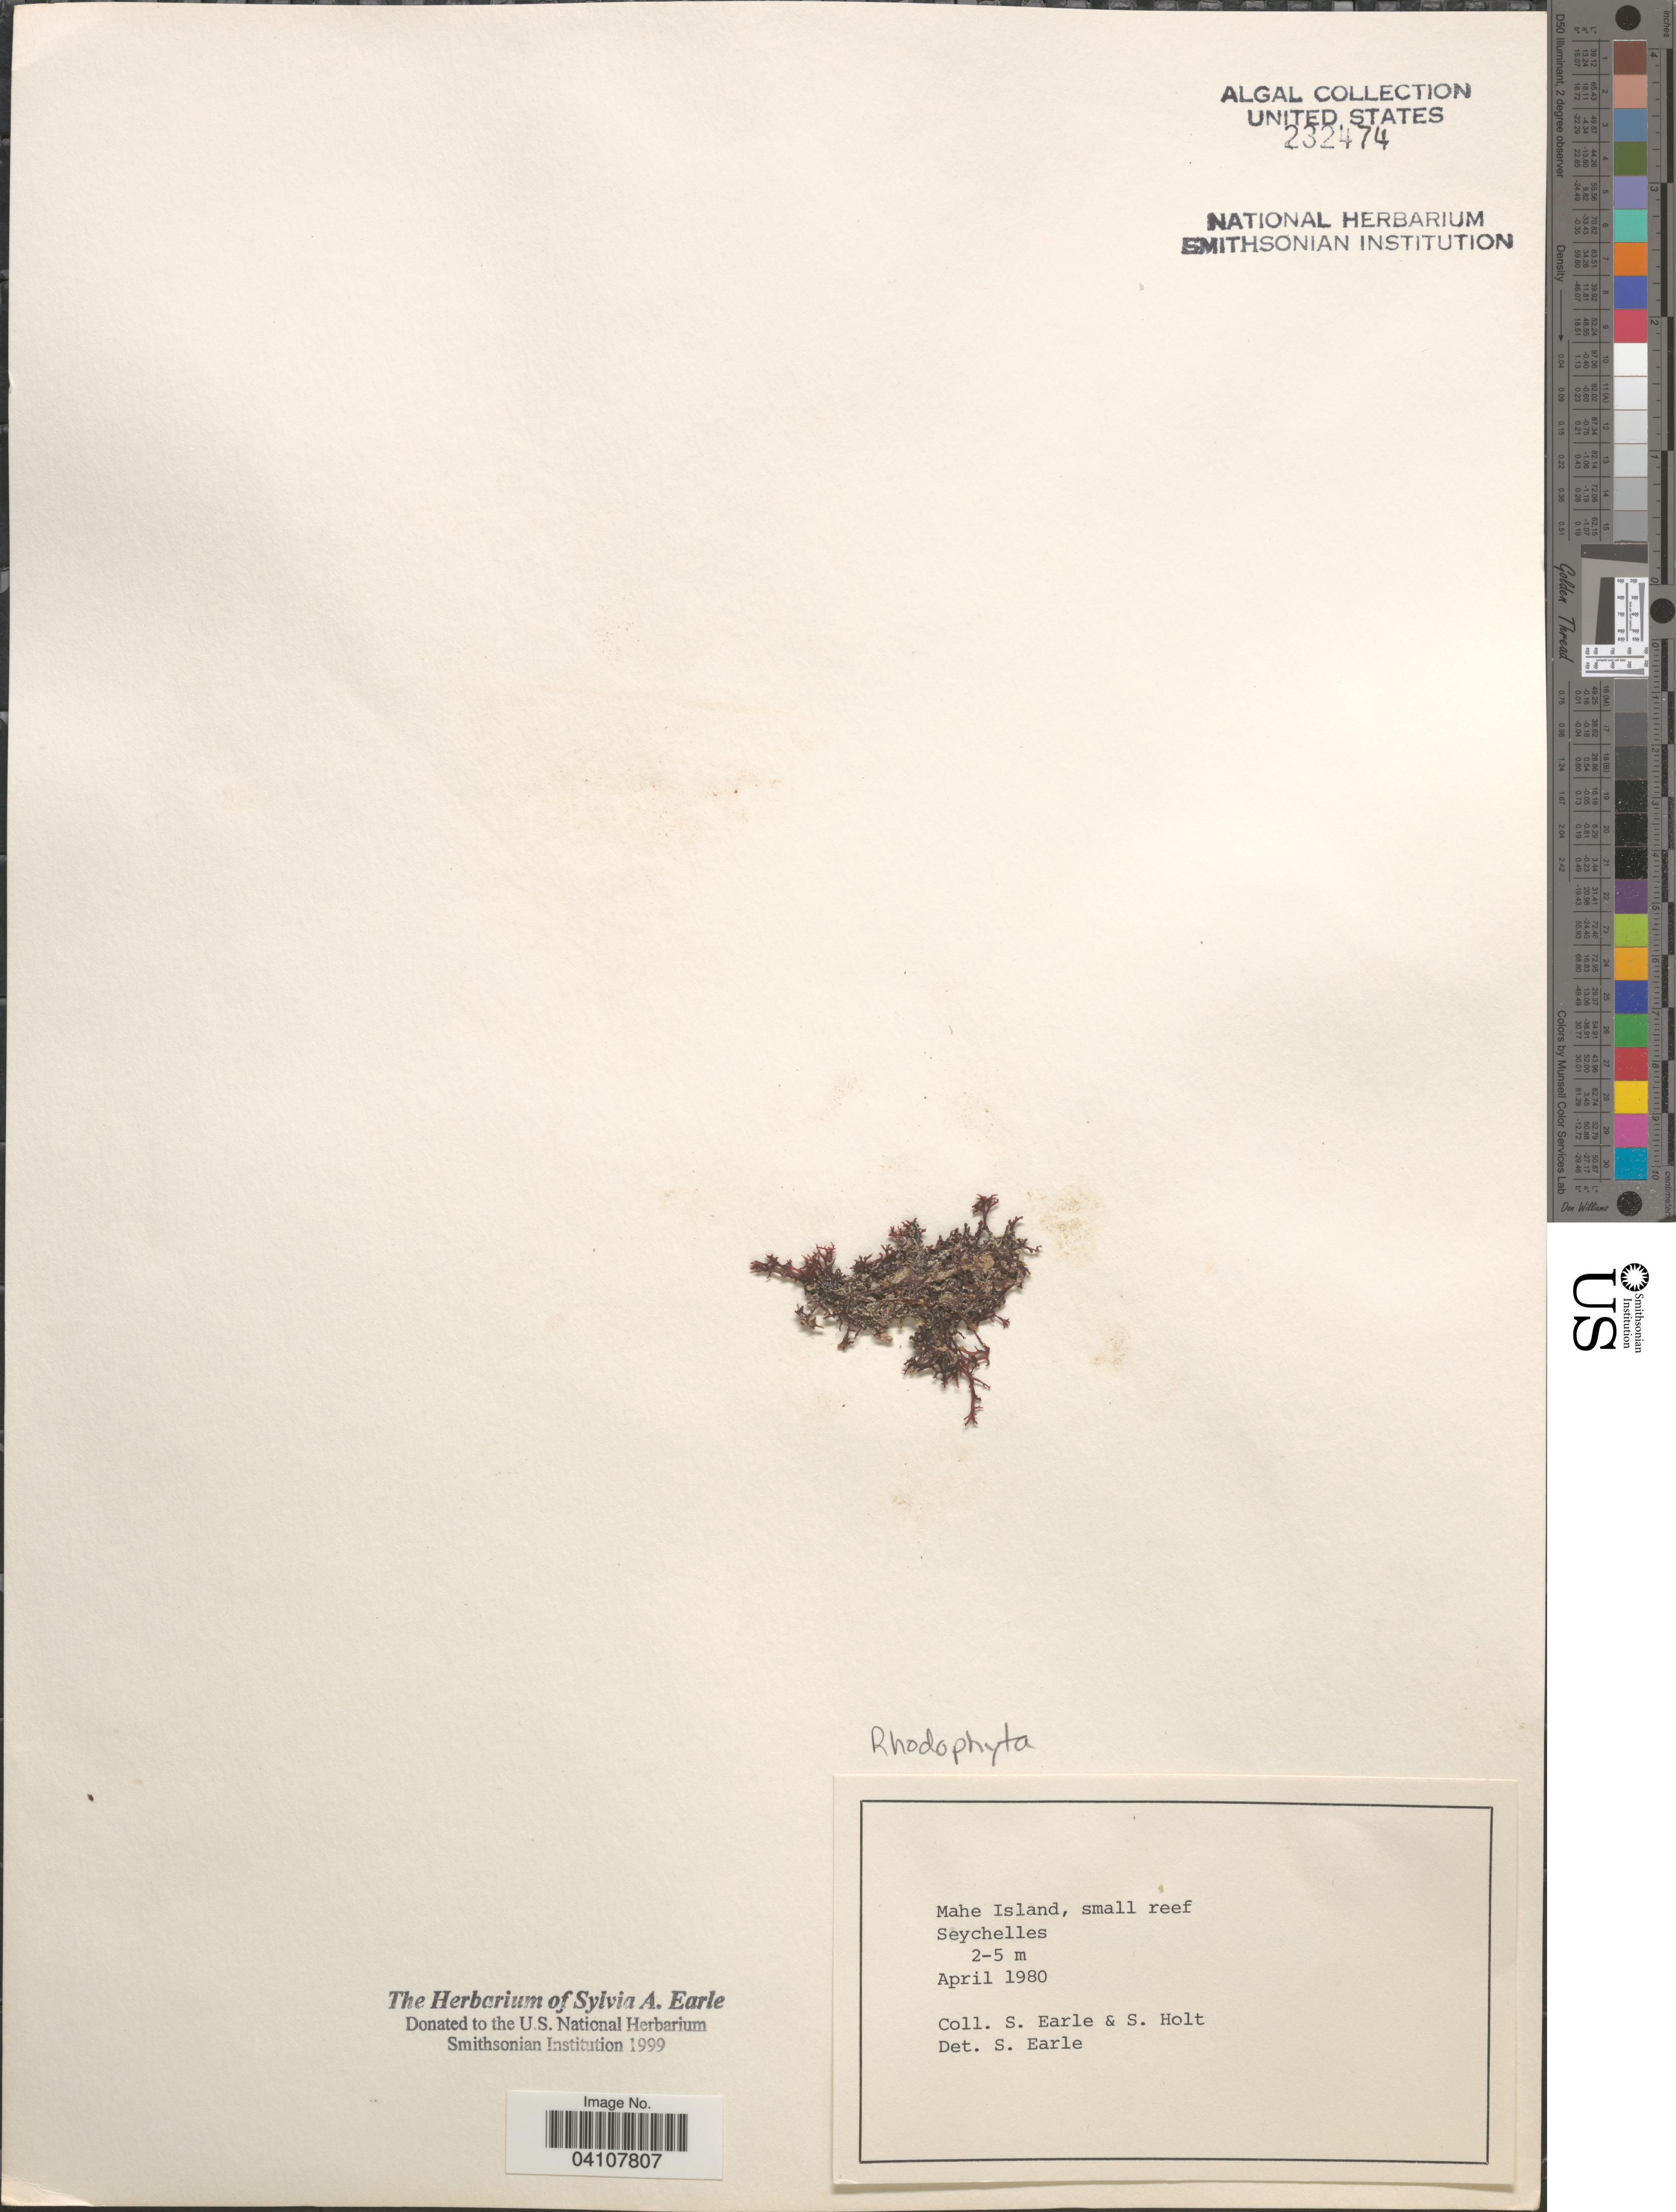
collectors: S. A. Earle & S. Holt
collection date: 1980-04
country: Seychelles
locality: Mahe Island, small reef.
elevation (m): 2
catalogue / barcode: US 232474